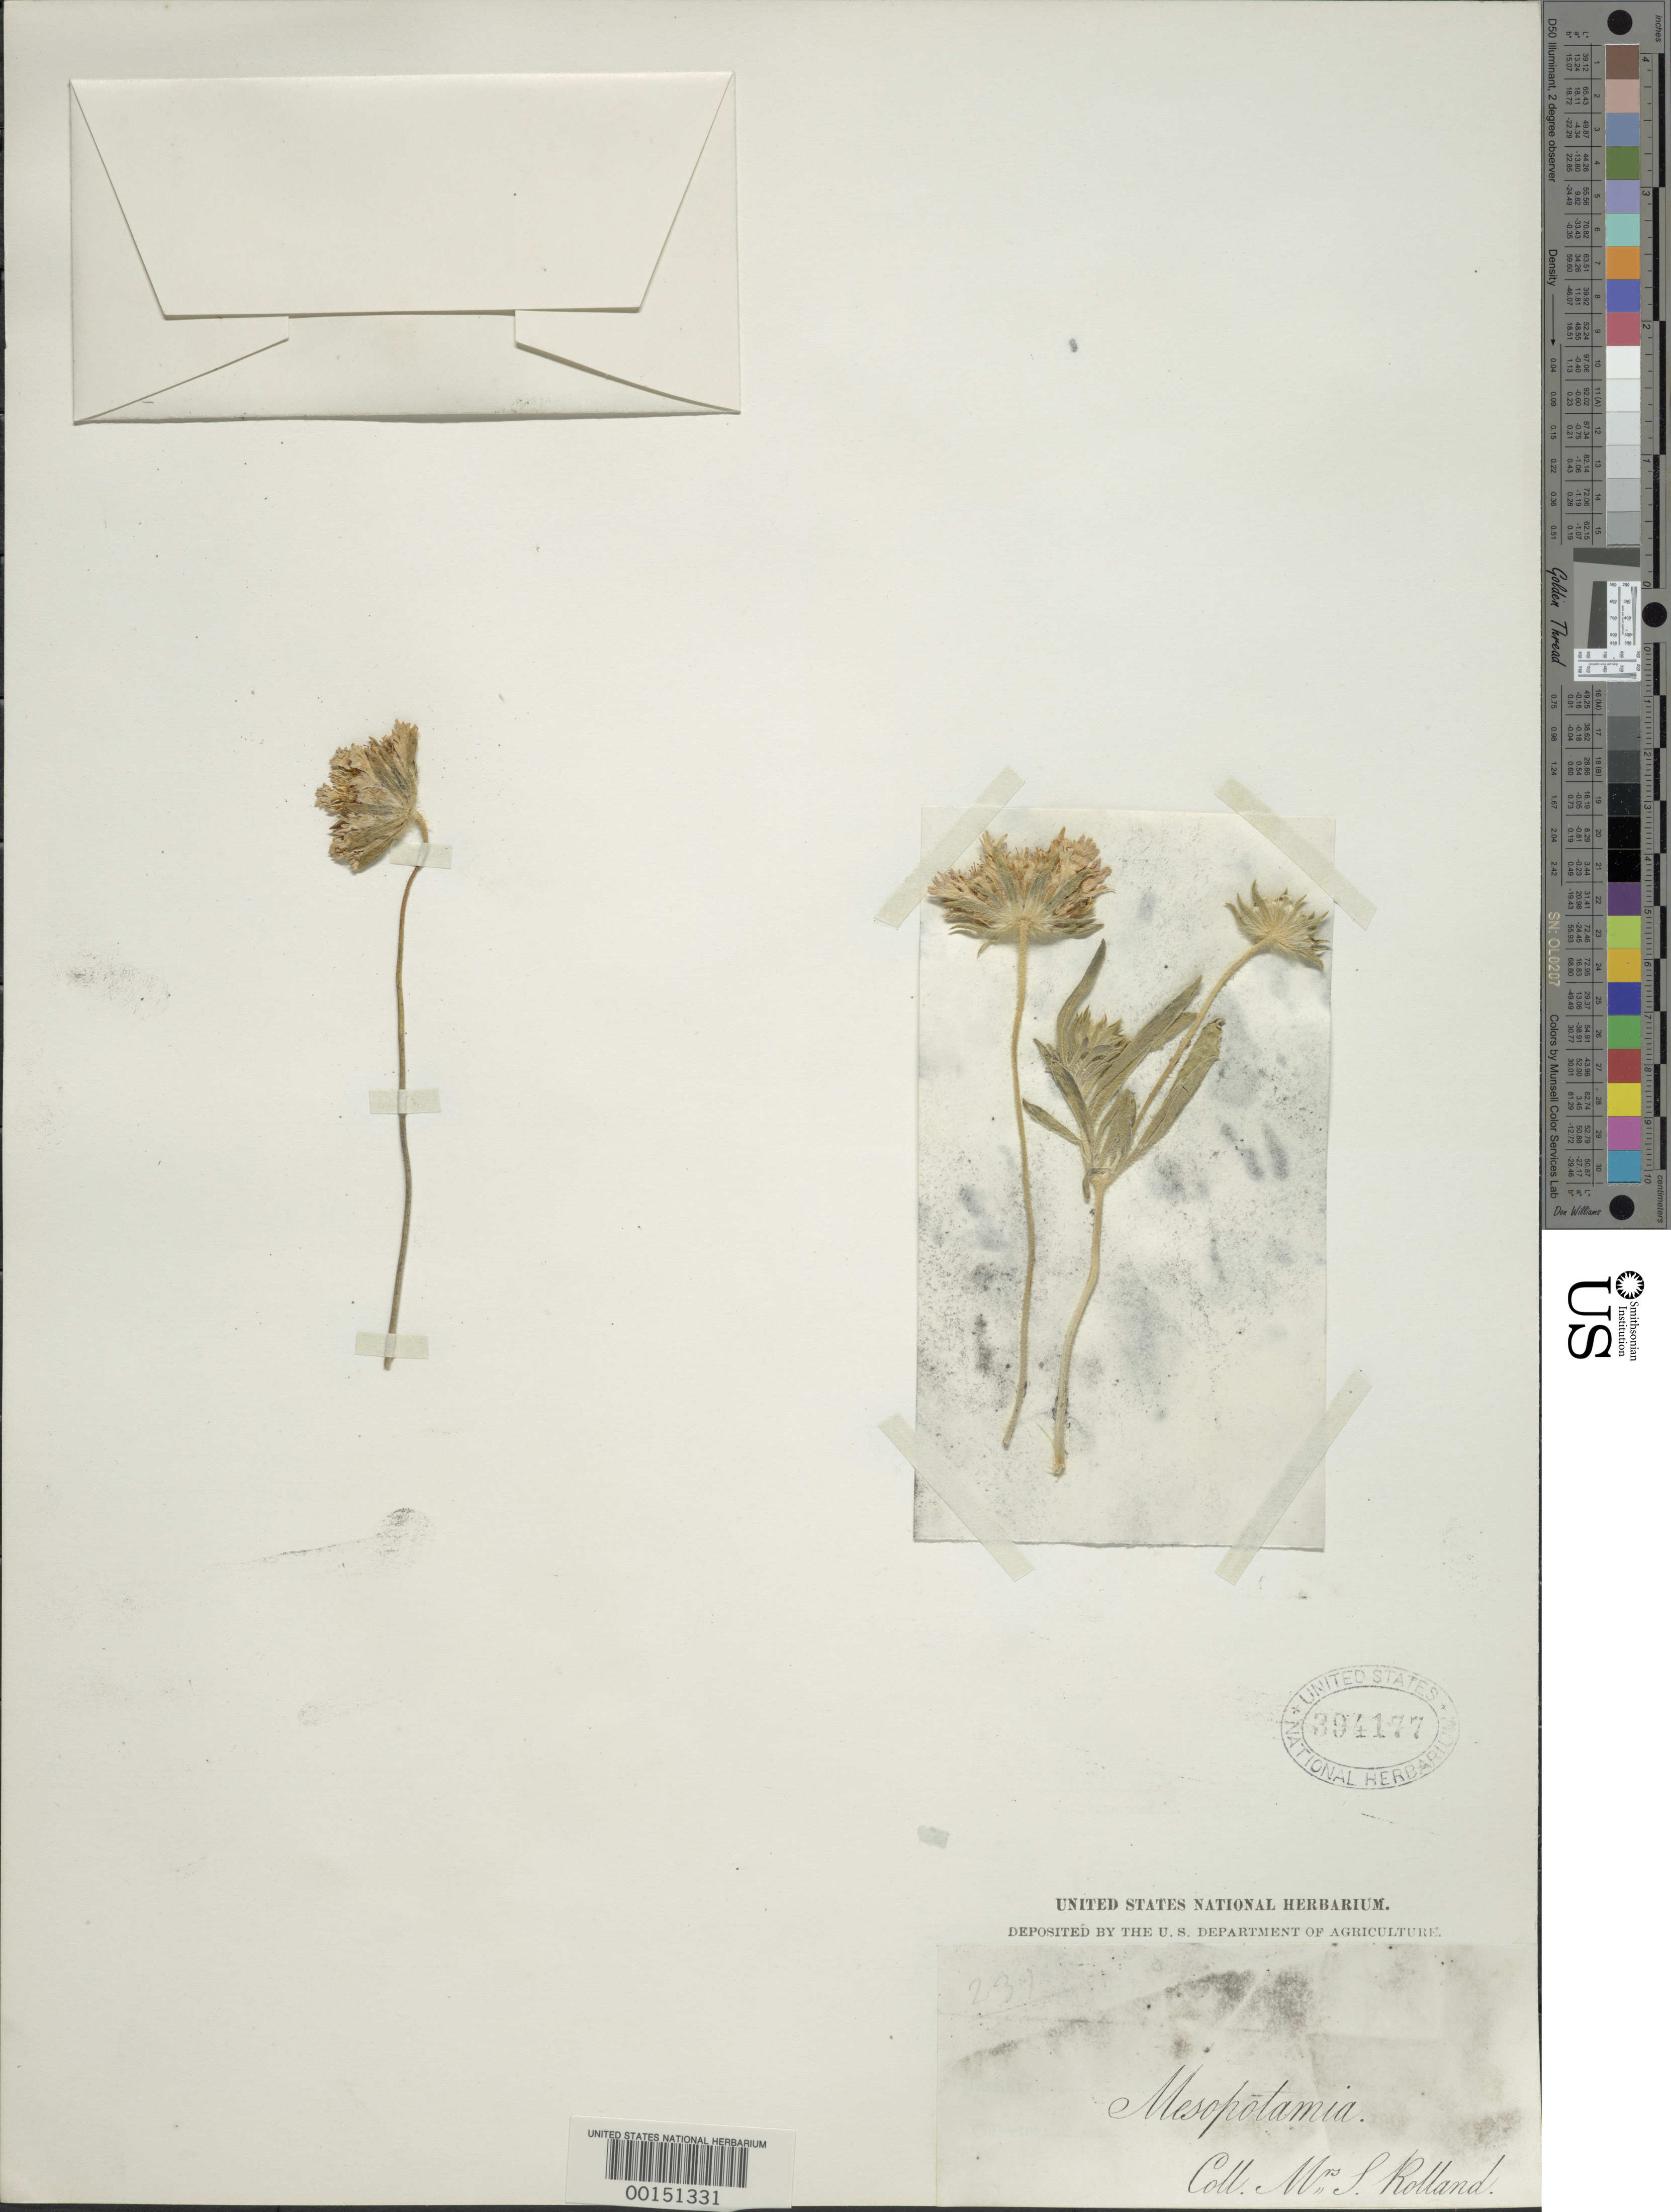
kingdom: Plantae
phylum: Tracheophyta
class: Magnoliopsida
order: Dipsacales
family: Caprifoliaceae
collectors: S. Rolland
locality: Mesopotamia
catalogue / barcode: US 394177